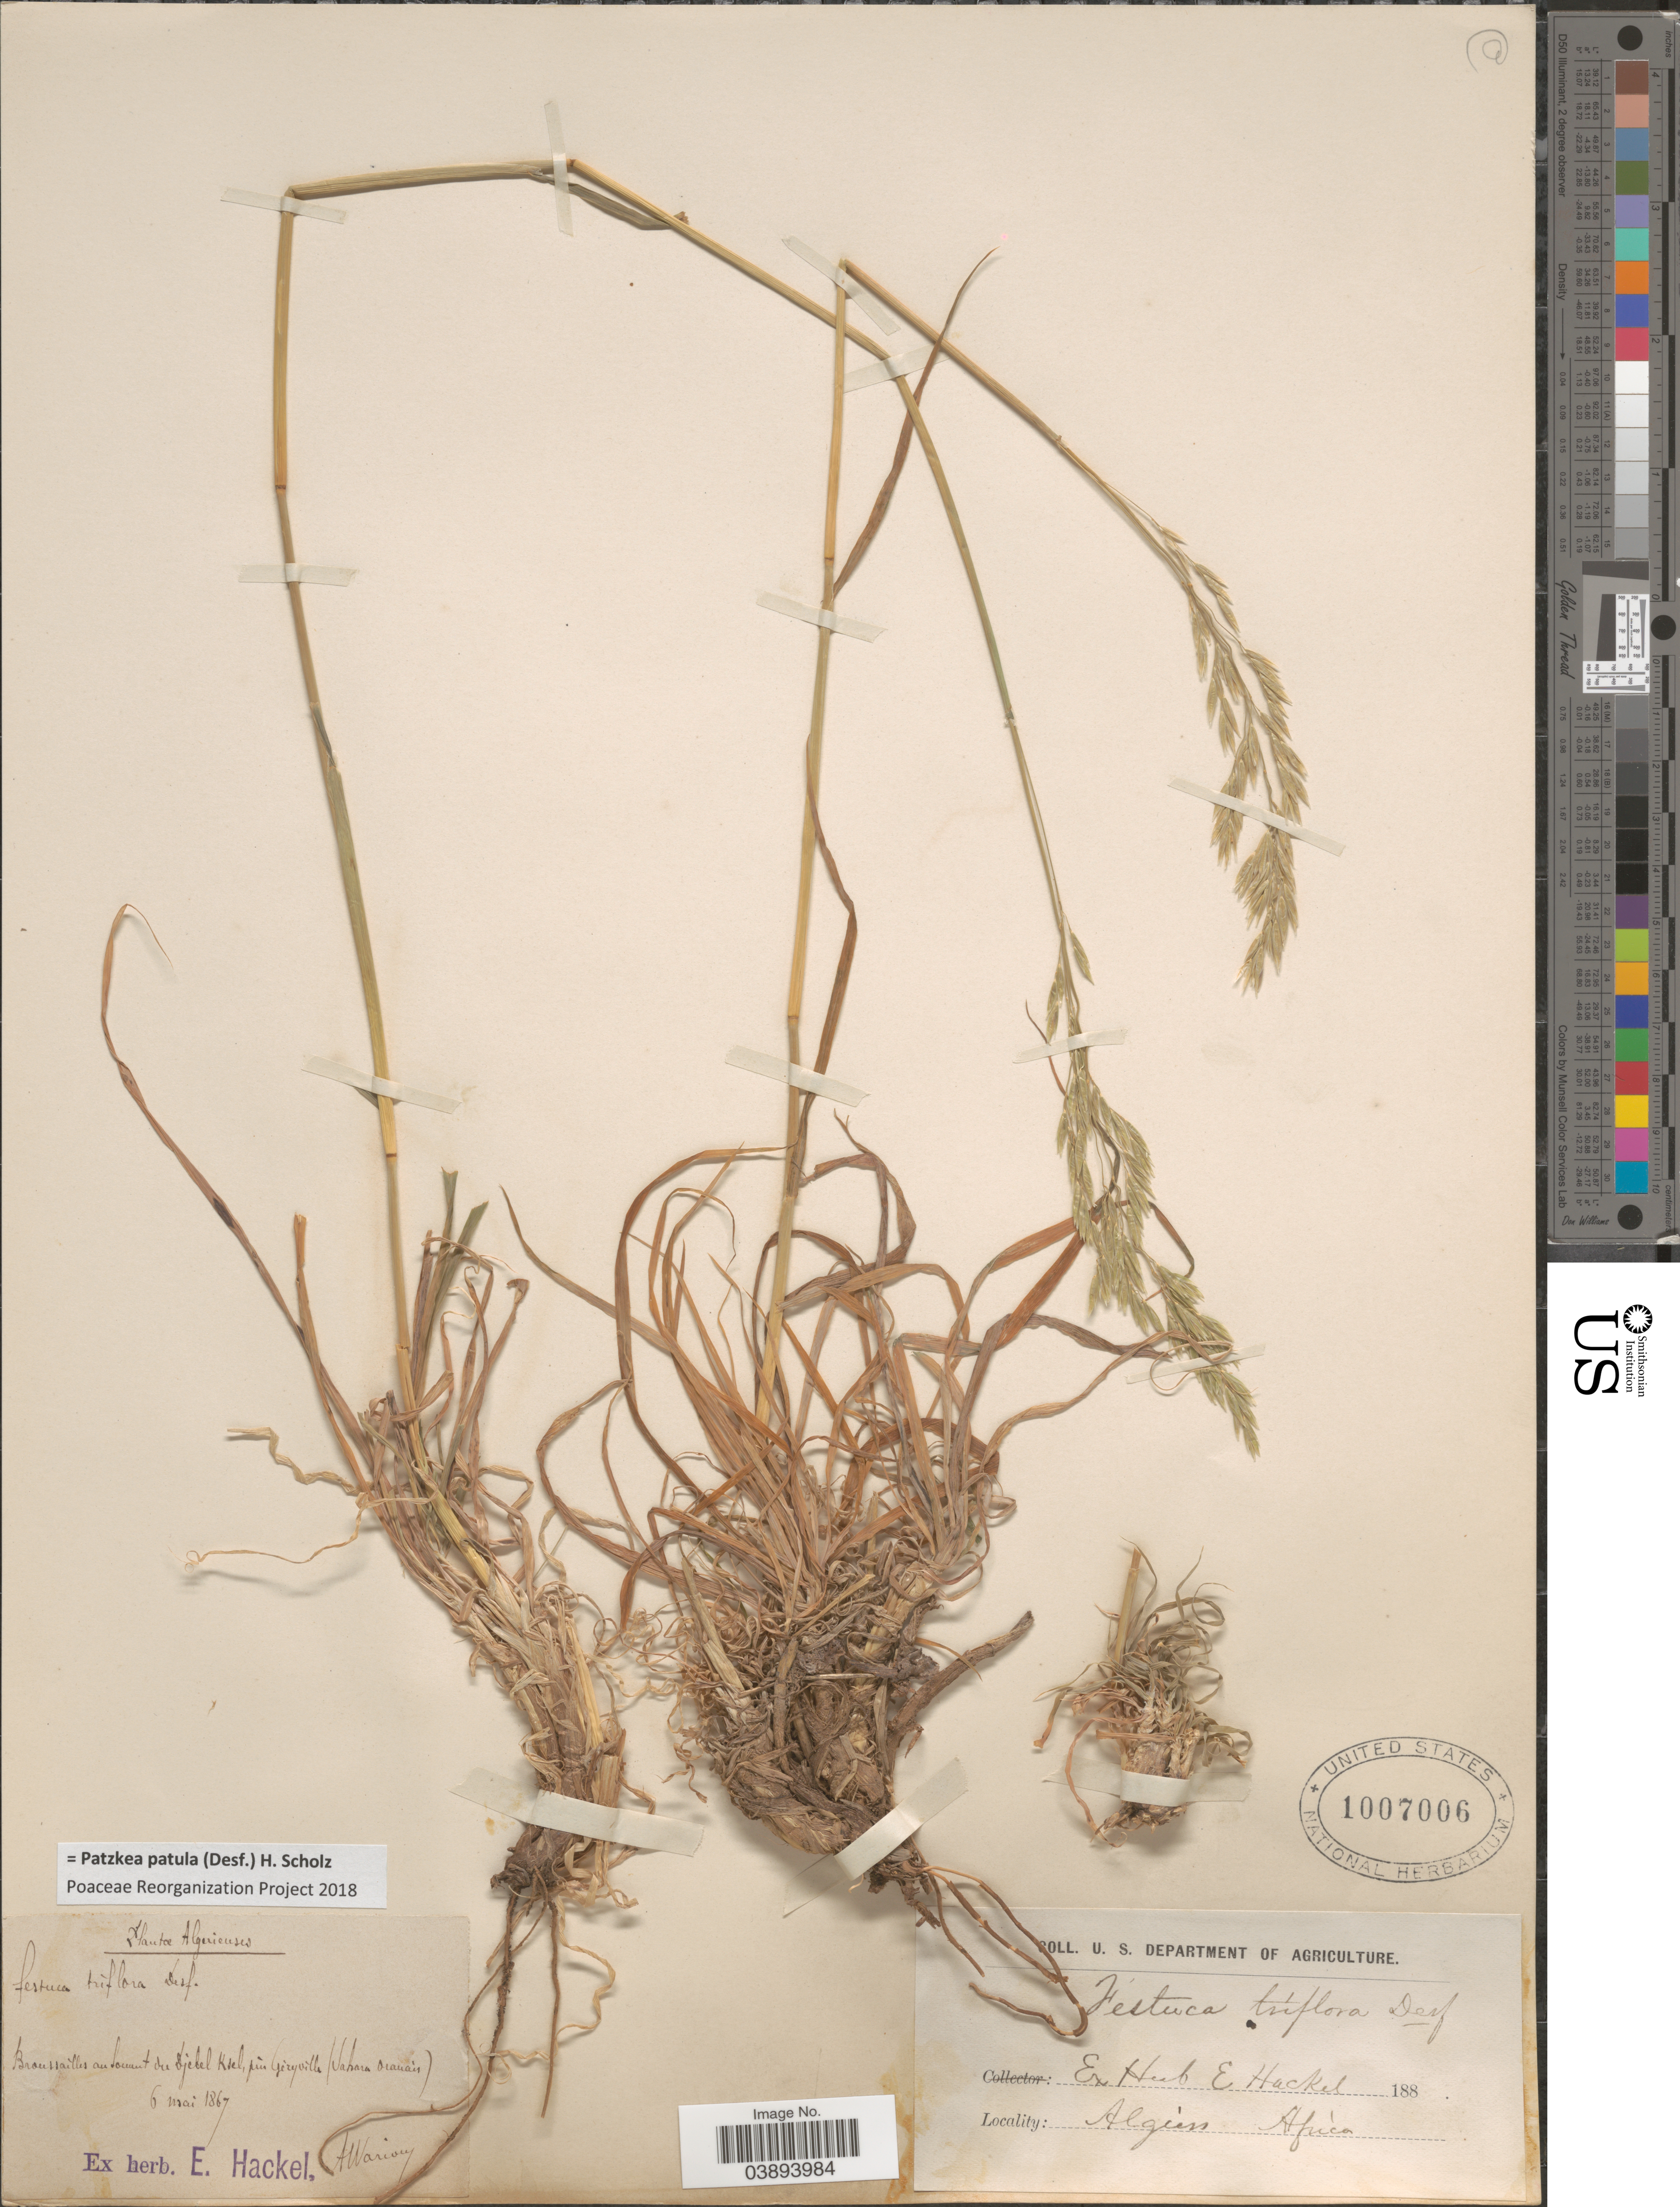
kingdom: Plantae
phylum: Tracheophyta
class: Liliopsida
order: Poales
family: Poaceae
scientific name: Locajonoa patula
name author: (Desf.) H. Scholz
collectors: A. Warion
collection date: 1867-05-06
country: Algeria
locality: Broussailles au Sommet du Djebel Ksel, près Gèryville (Sahara oranàn).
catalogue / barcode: US 1007006